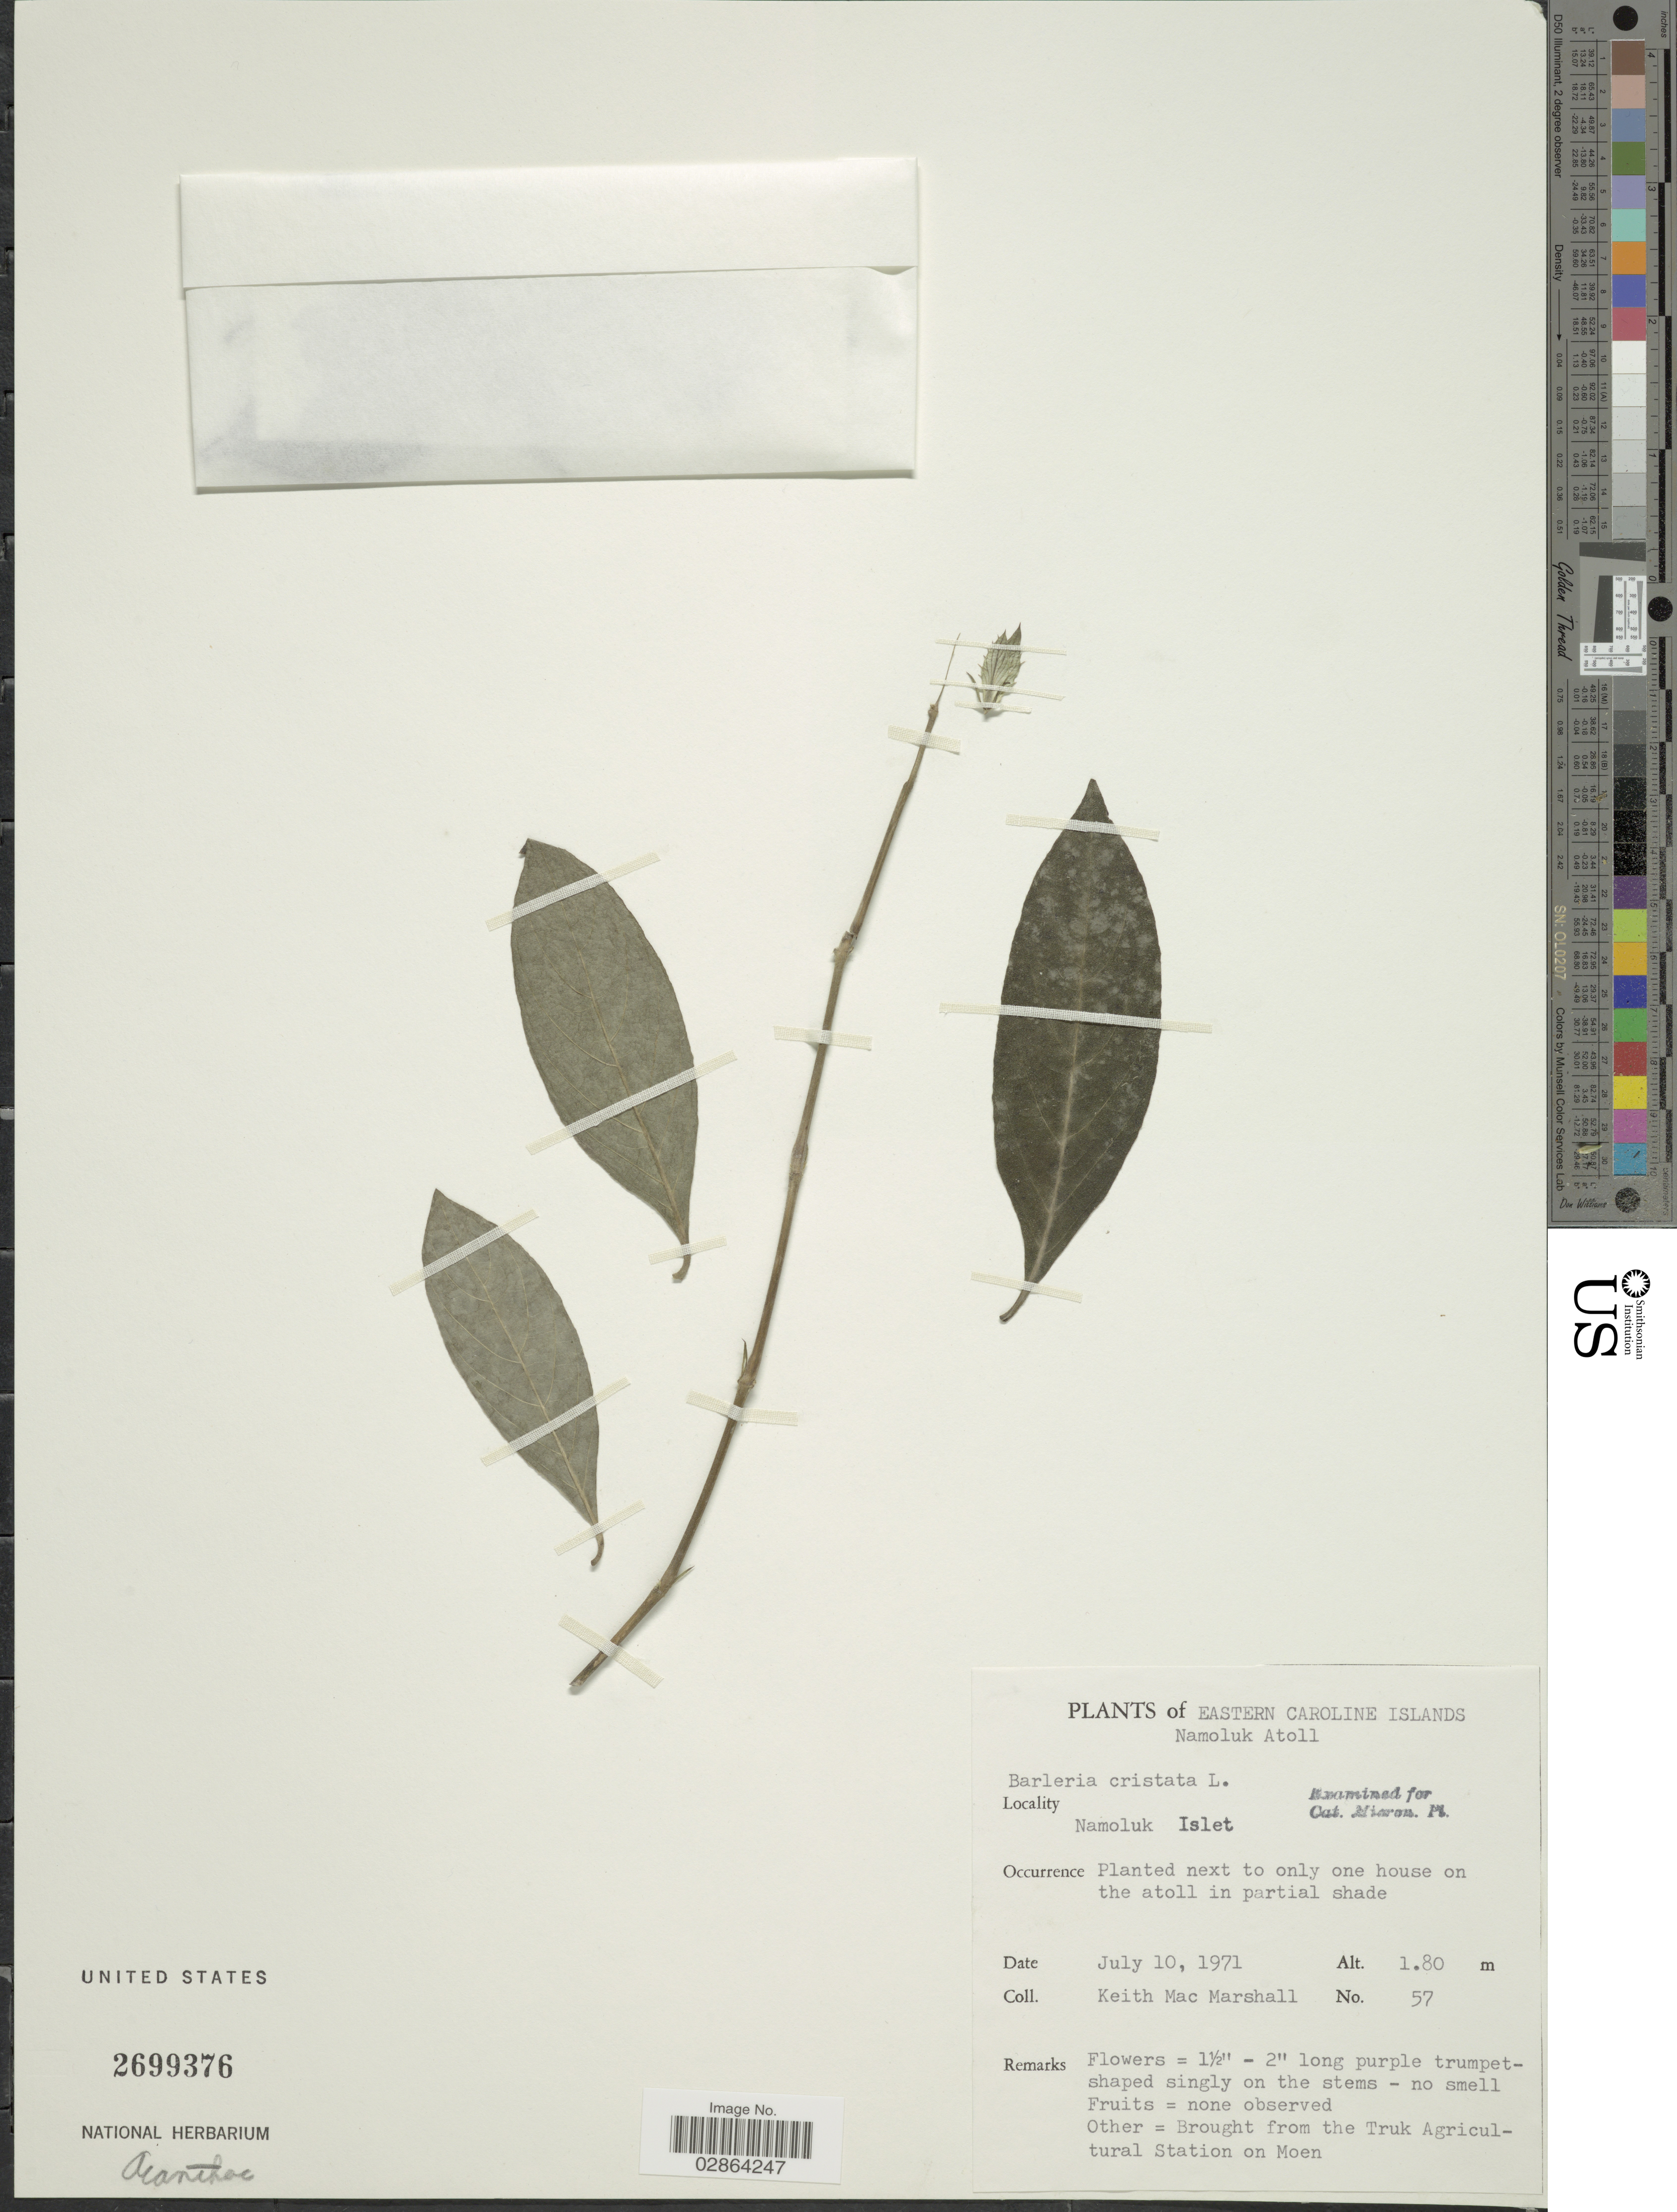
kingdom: Plantae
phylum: Tracheophyta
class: Magnoliopsida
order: Lamiales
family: Acanthaceae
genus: Barleria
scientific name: Barleria cristata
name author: L.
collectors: K. M. Marshall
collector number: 57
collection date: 1971-07-10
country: Micronesia, Federated States of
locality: Eastern Caroline Islands, Namoluk Atoll, Namoluk Islet.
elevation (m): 1.8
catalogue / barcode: US 2699376